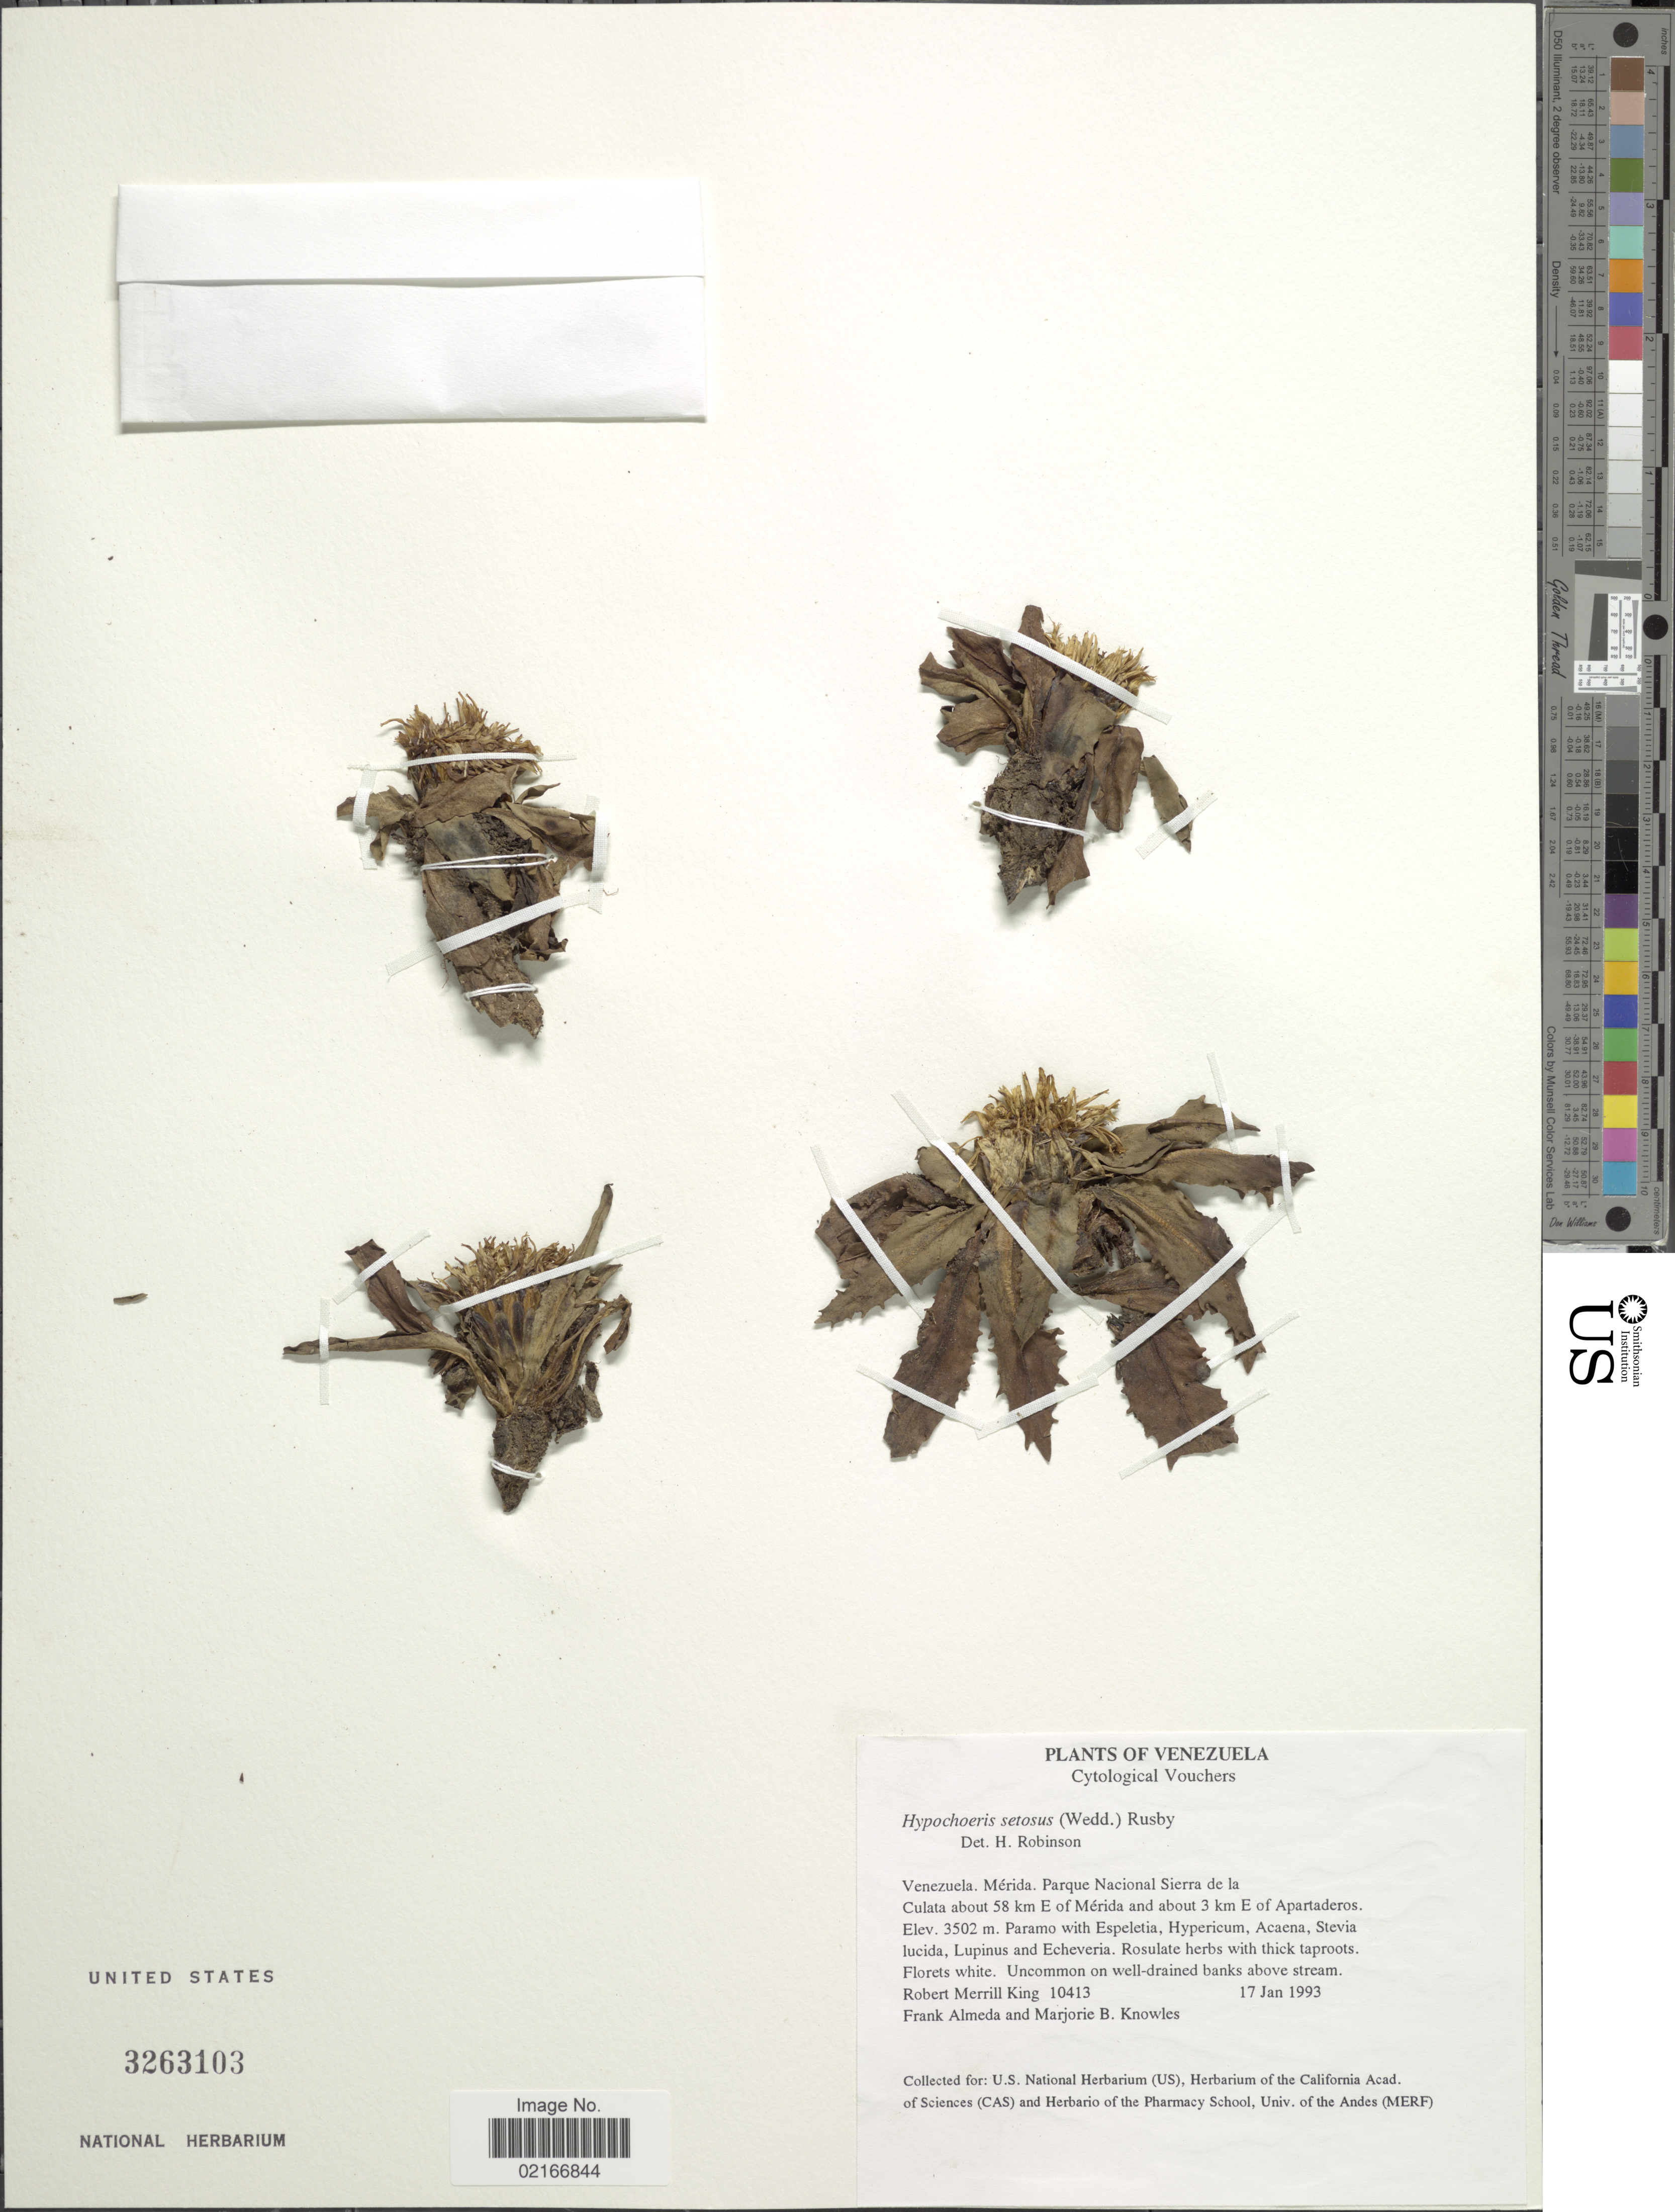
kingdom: Plantae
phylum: Tracheophyta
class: Magnoliopsida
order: Asterales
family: Asteraceae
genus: Hypochaeris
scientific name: Hypochaeris setosa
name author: Formánek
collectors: R. M. King, F. Almeda & M. B. Knowles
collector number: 10413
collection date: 1993-01-17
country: Venezuela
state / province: Mérida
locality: Parque Nacional Sierra de la Culata about 58 km E of Mérida and about 3 km E of Apartaderos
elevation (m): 3502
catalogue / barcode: US 3263103